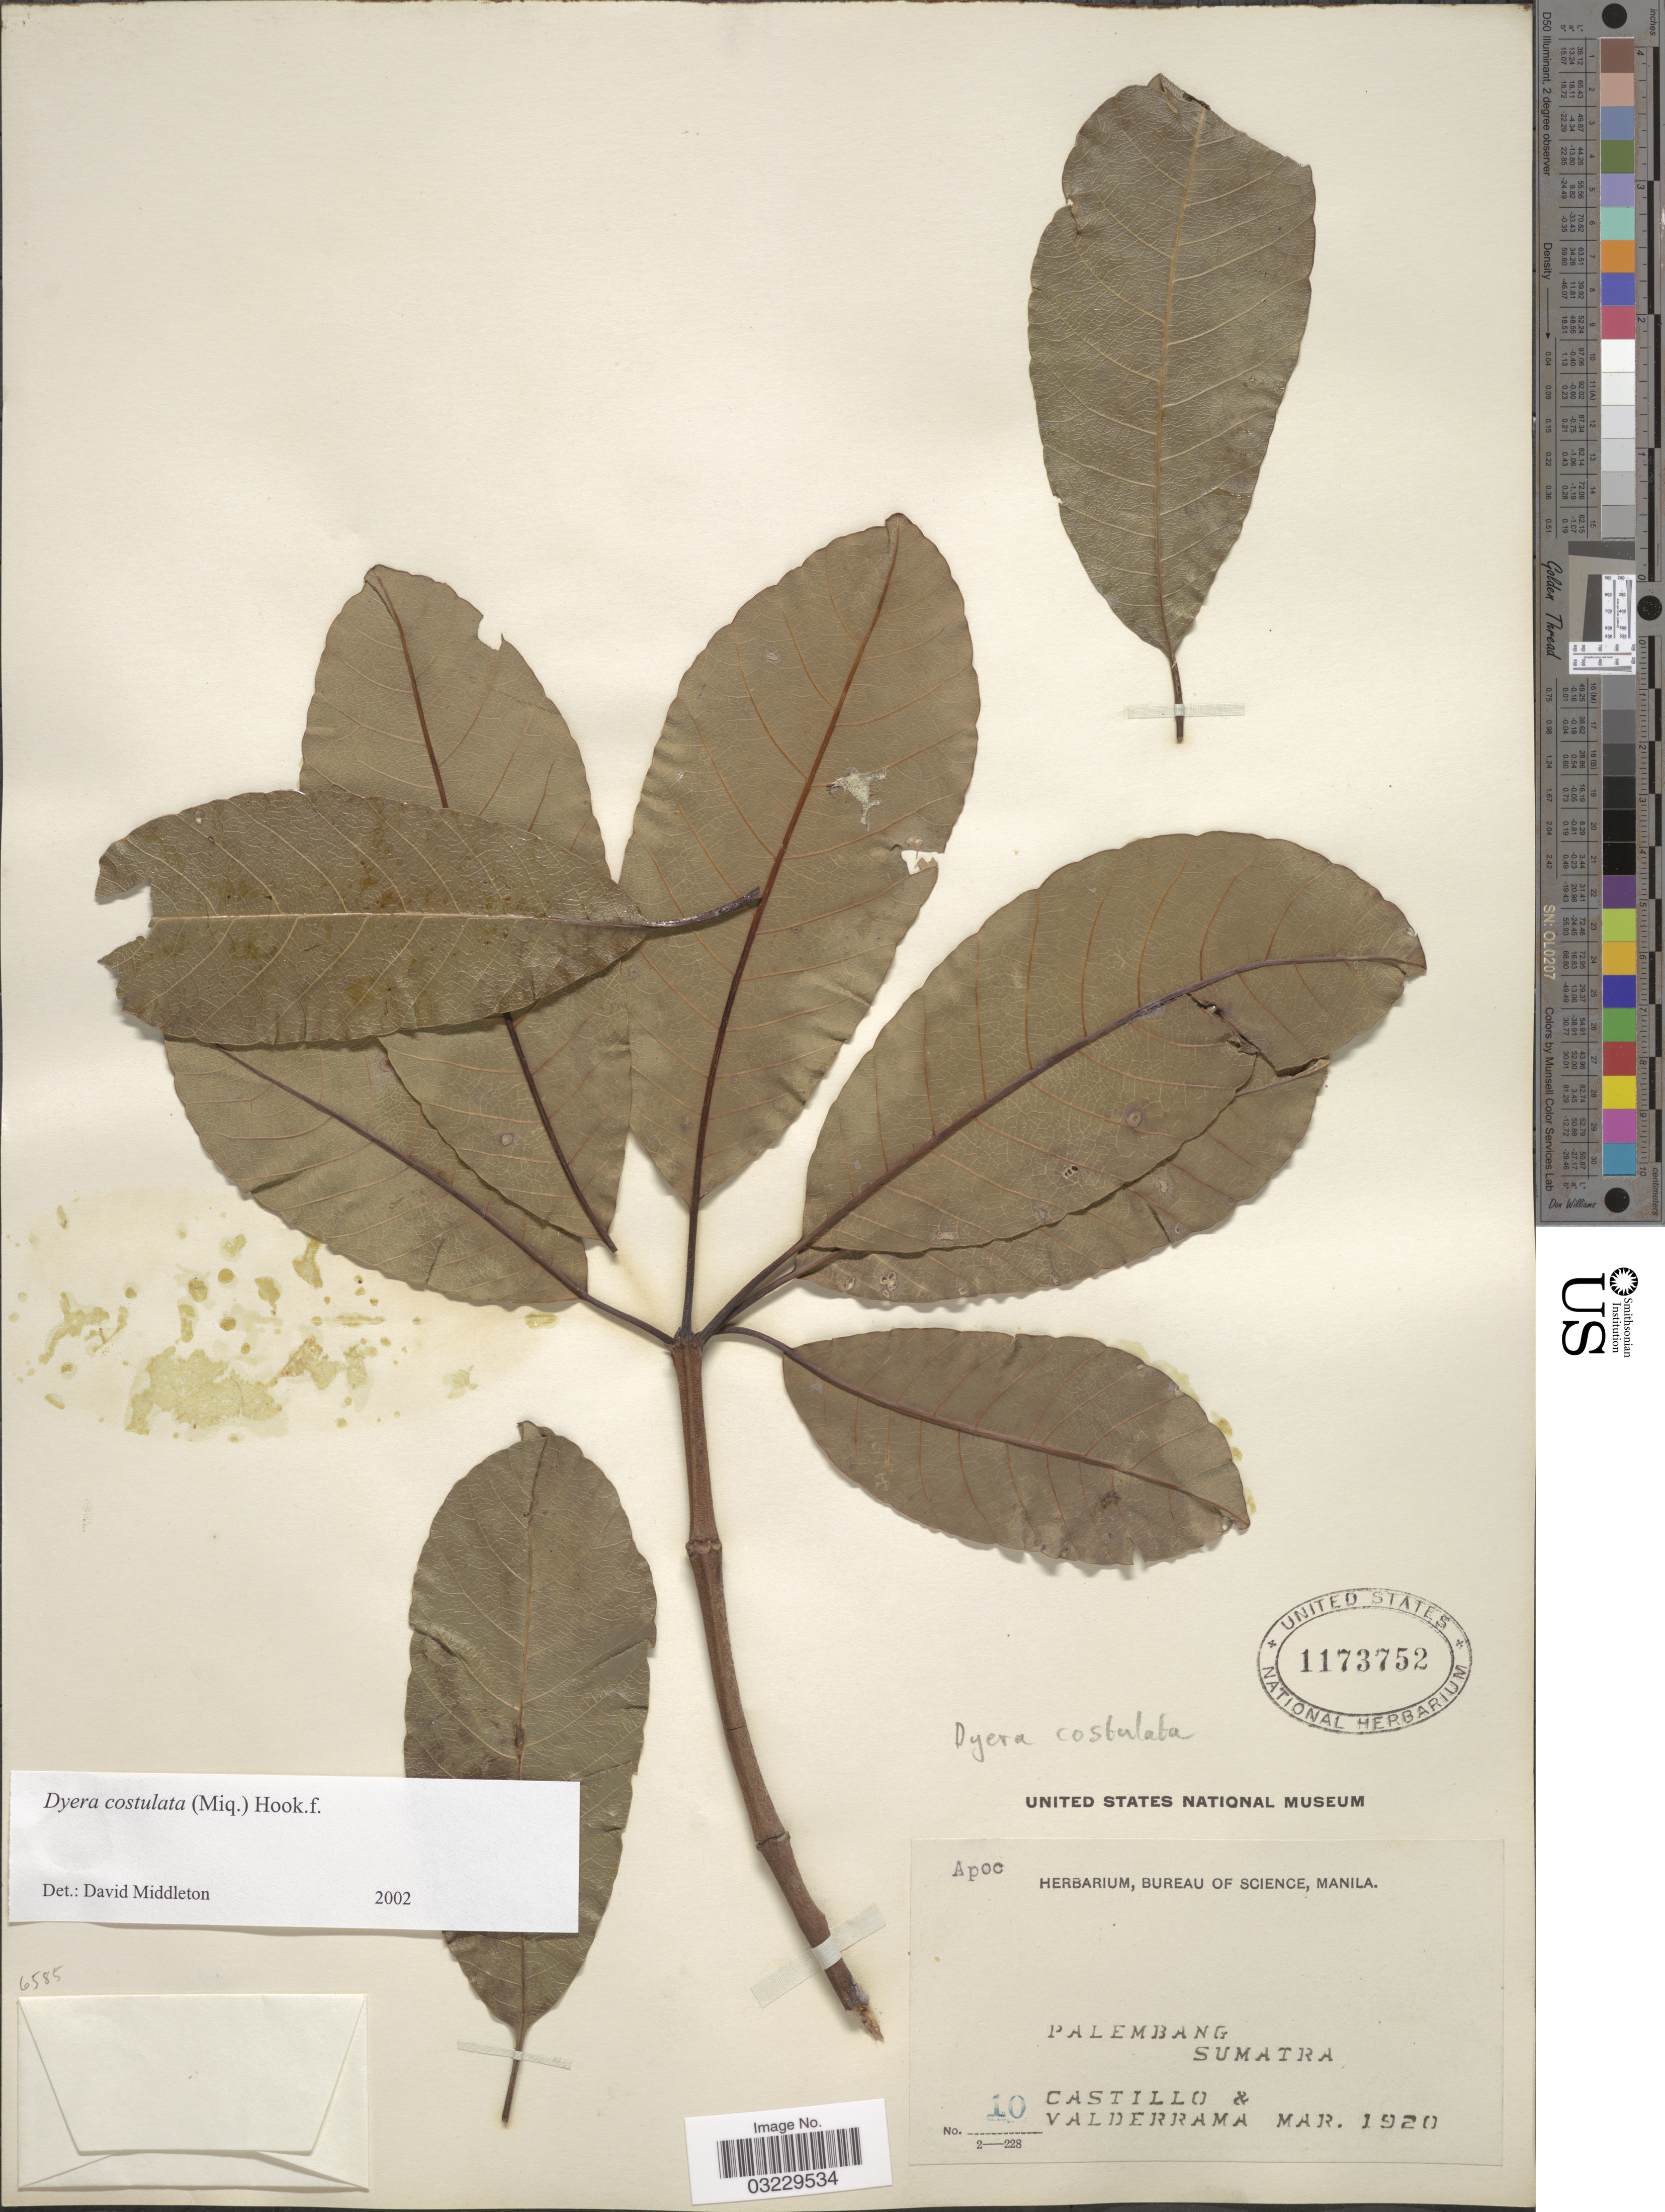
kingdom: Plantae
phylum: Tracheophyta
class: Magnoliopsida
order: Gentianales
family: Apocynaceae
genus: Dyera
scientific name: Dyera costulata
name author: (Miq.) Hook. f.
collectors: Castillo, -- & -. Valderrama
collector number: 10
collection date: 1920-03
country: Indonesia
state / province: Sumatra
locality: Palembang.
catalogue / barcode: US 1173752